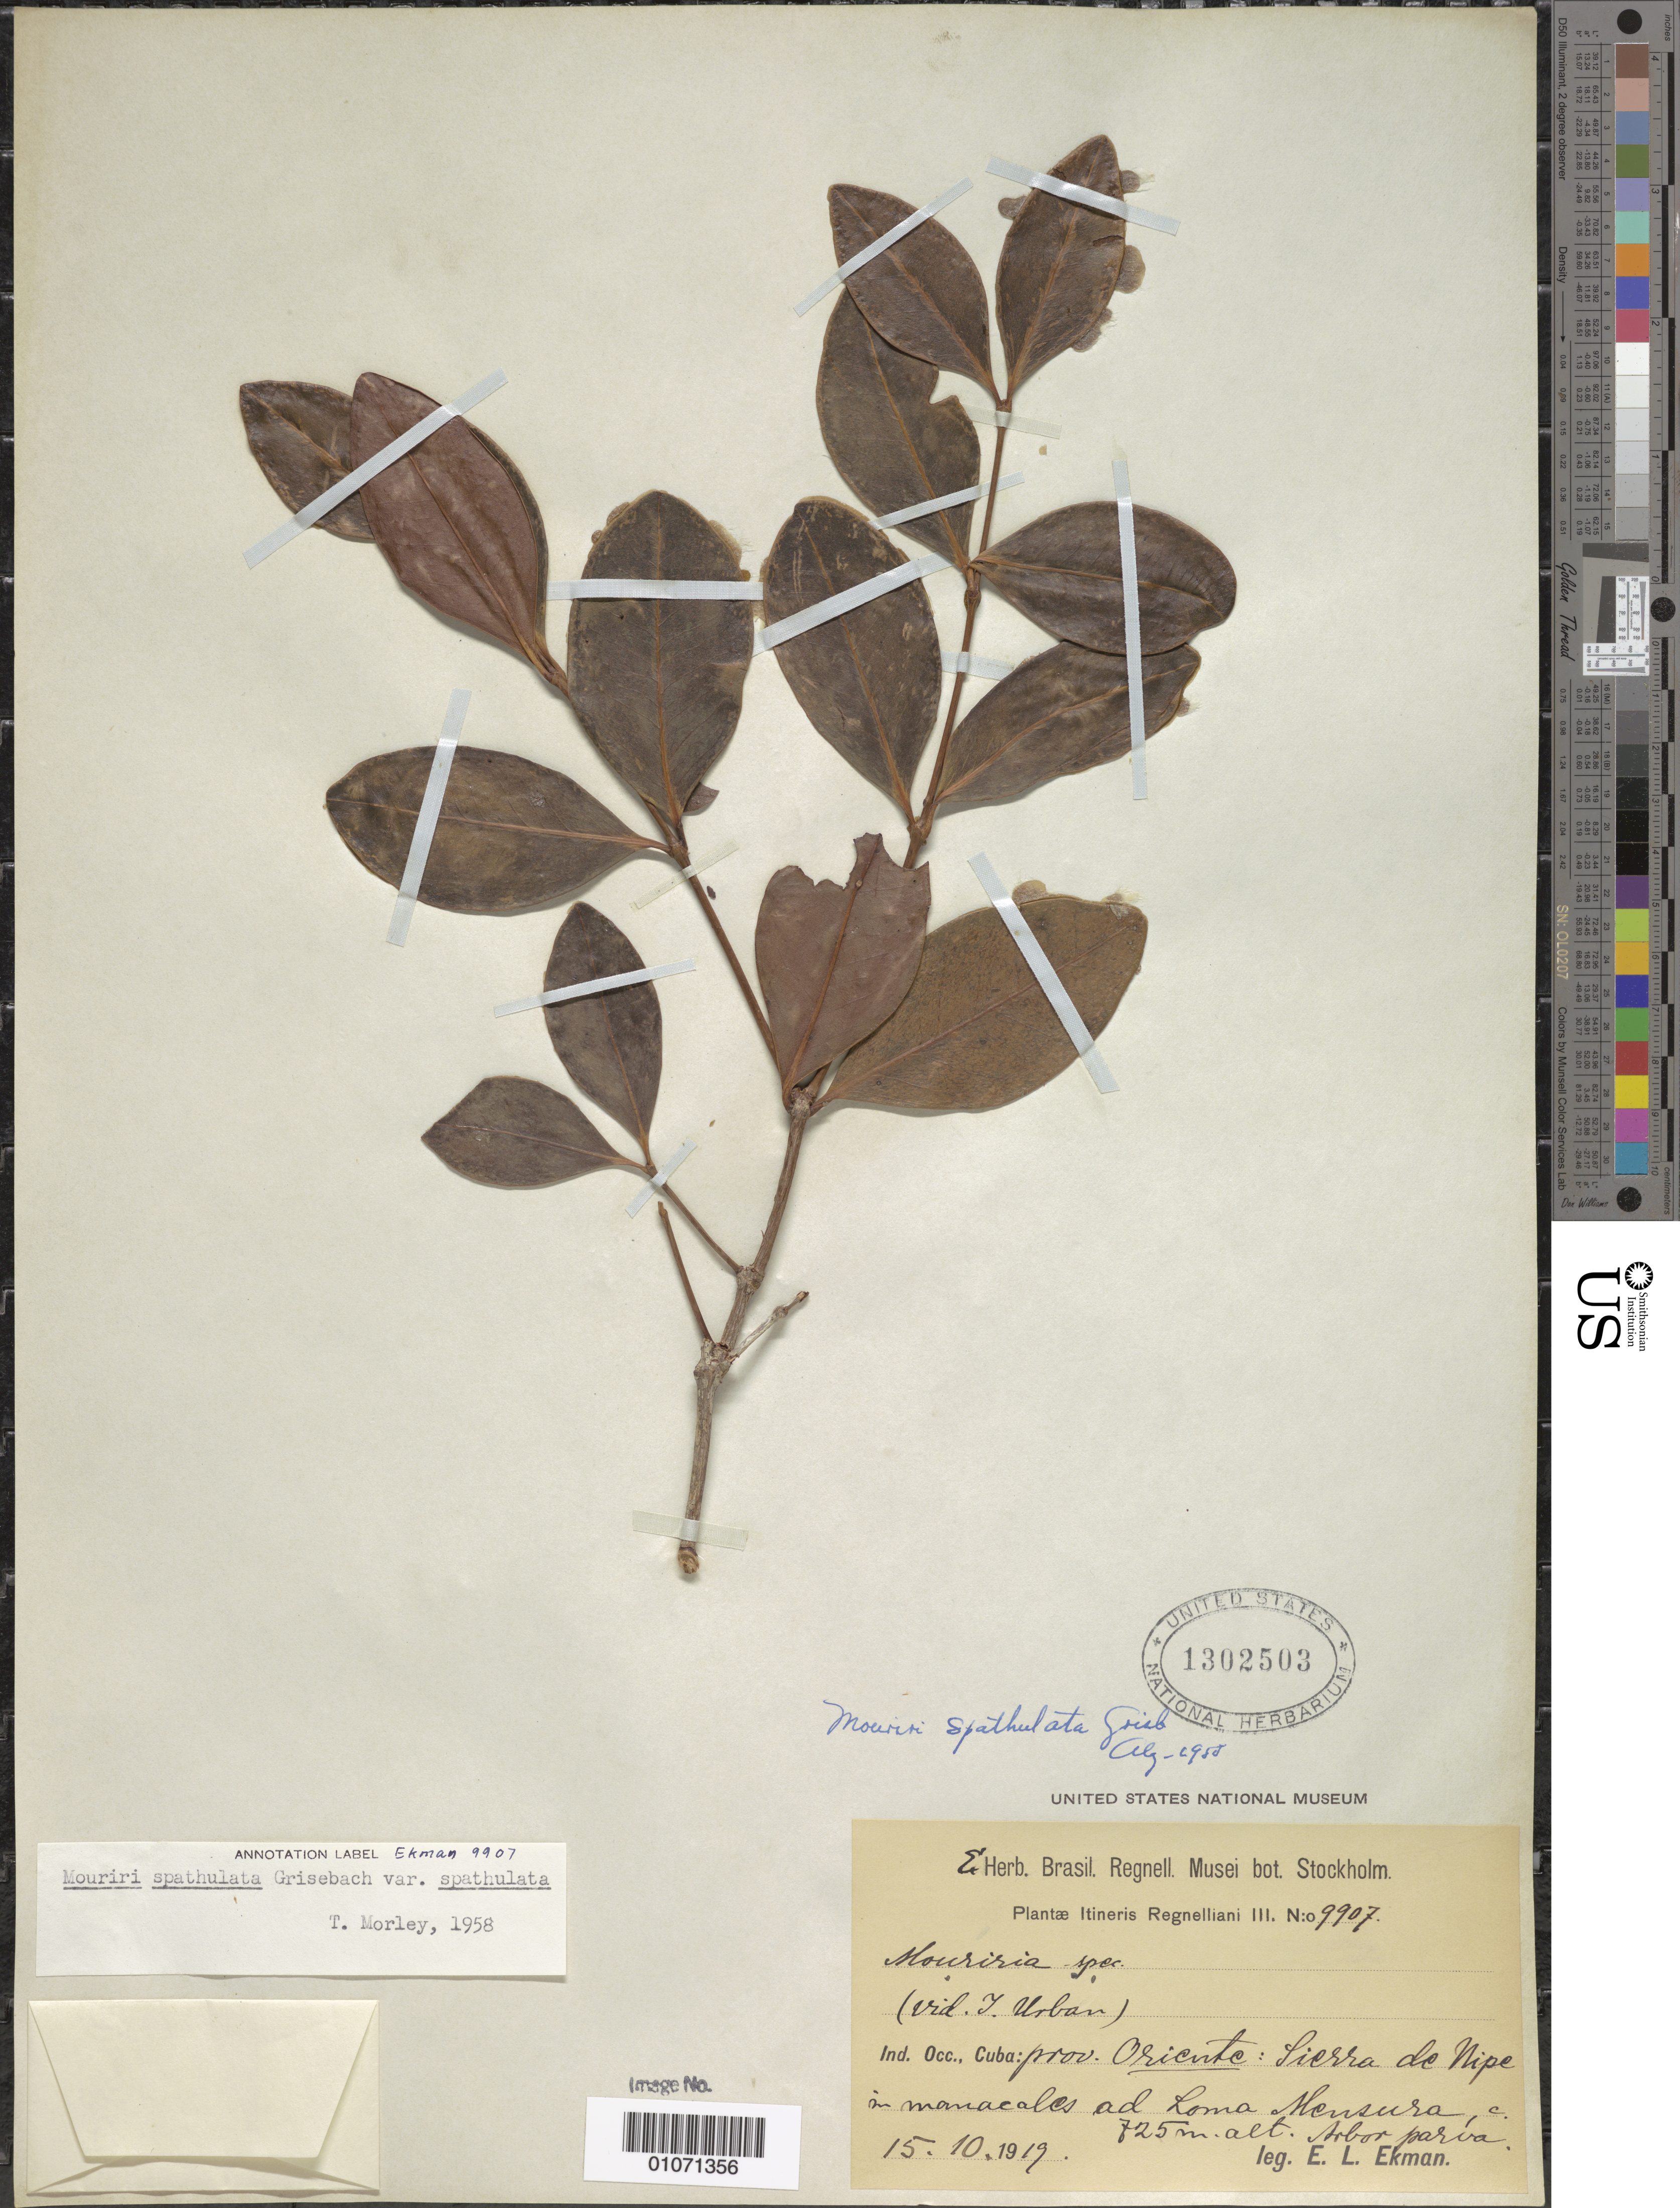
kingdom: Plantae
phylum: Tracheophyta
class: Magnoliopsida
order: Myrtales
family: Melastomataceae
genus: Mouriri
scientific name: Mouriri spathulata var. spathulata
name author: Griseb.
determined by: Morley, T.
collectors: E. L. Ekman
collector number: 9907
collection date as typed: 15 Oct 1919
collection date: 1919-10-15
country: Cuba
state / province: Holguín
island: Cuba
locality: Sierra de Nipe, ad Loma Mensura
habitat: In manacales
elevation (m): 725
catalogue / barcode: US 1302503